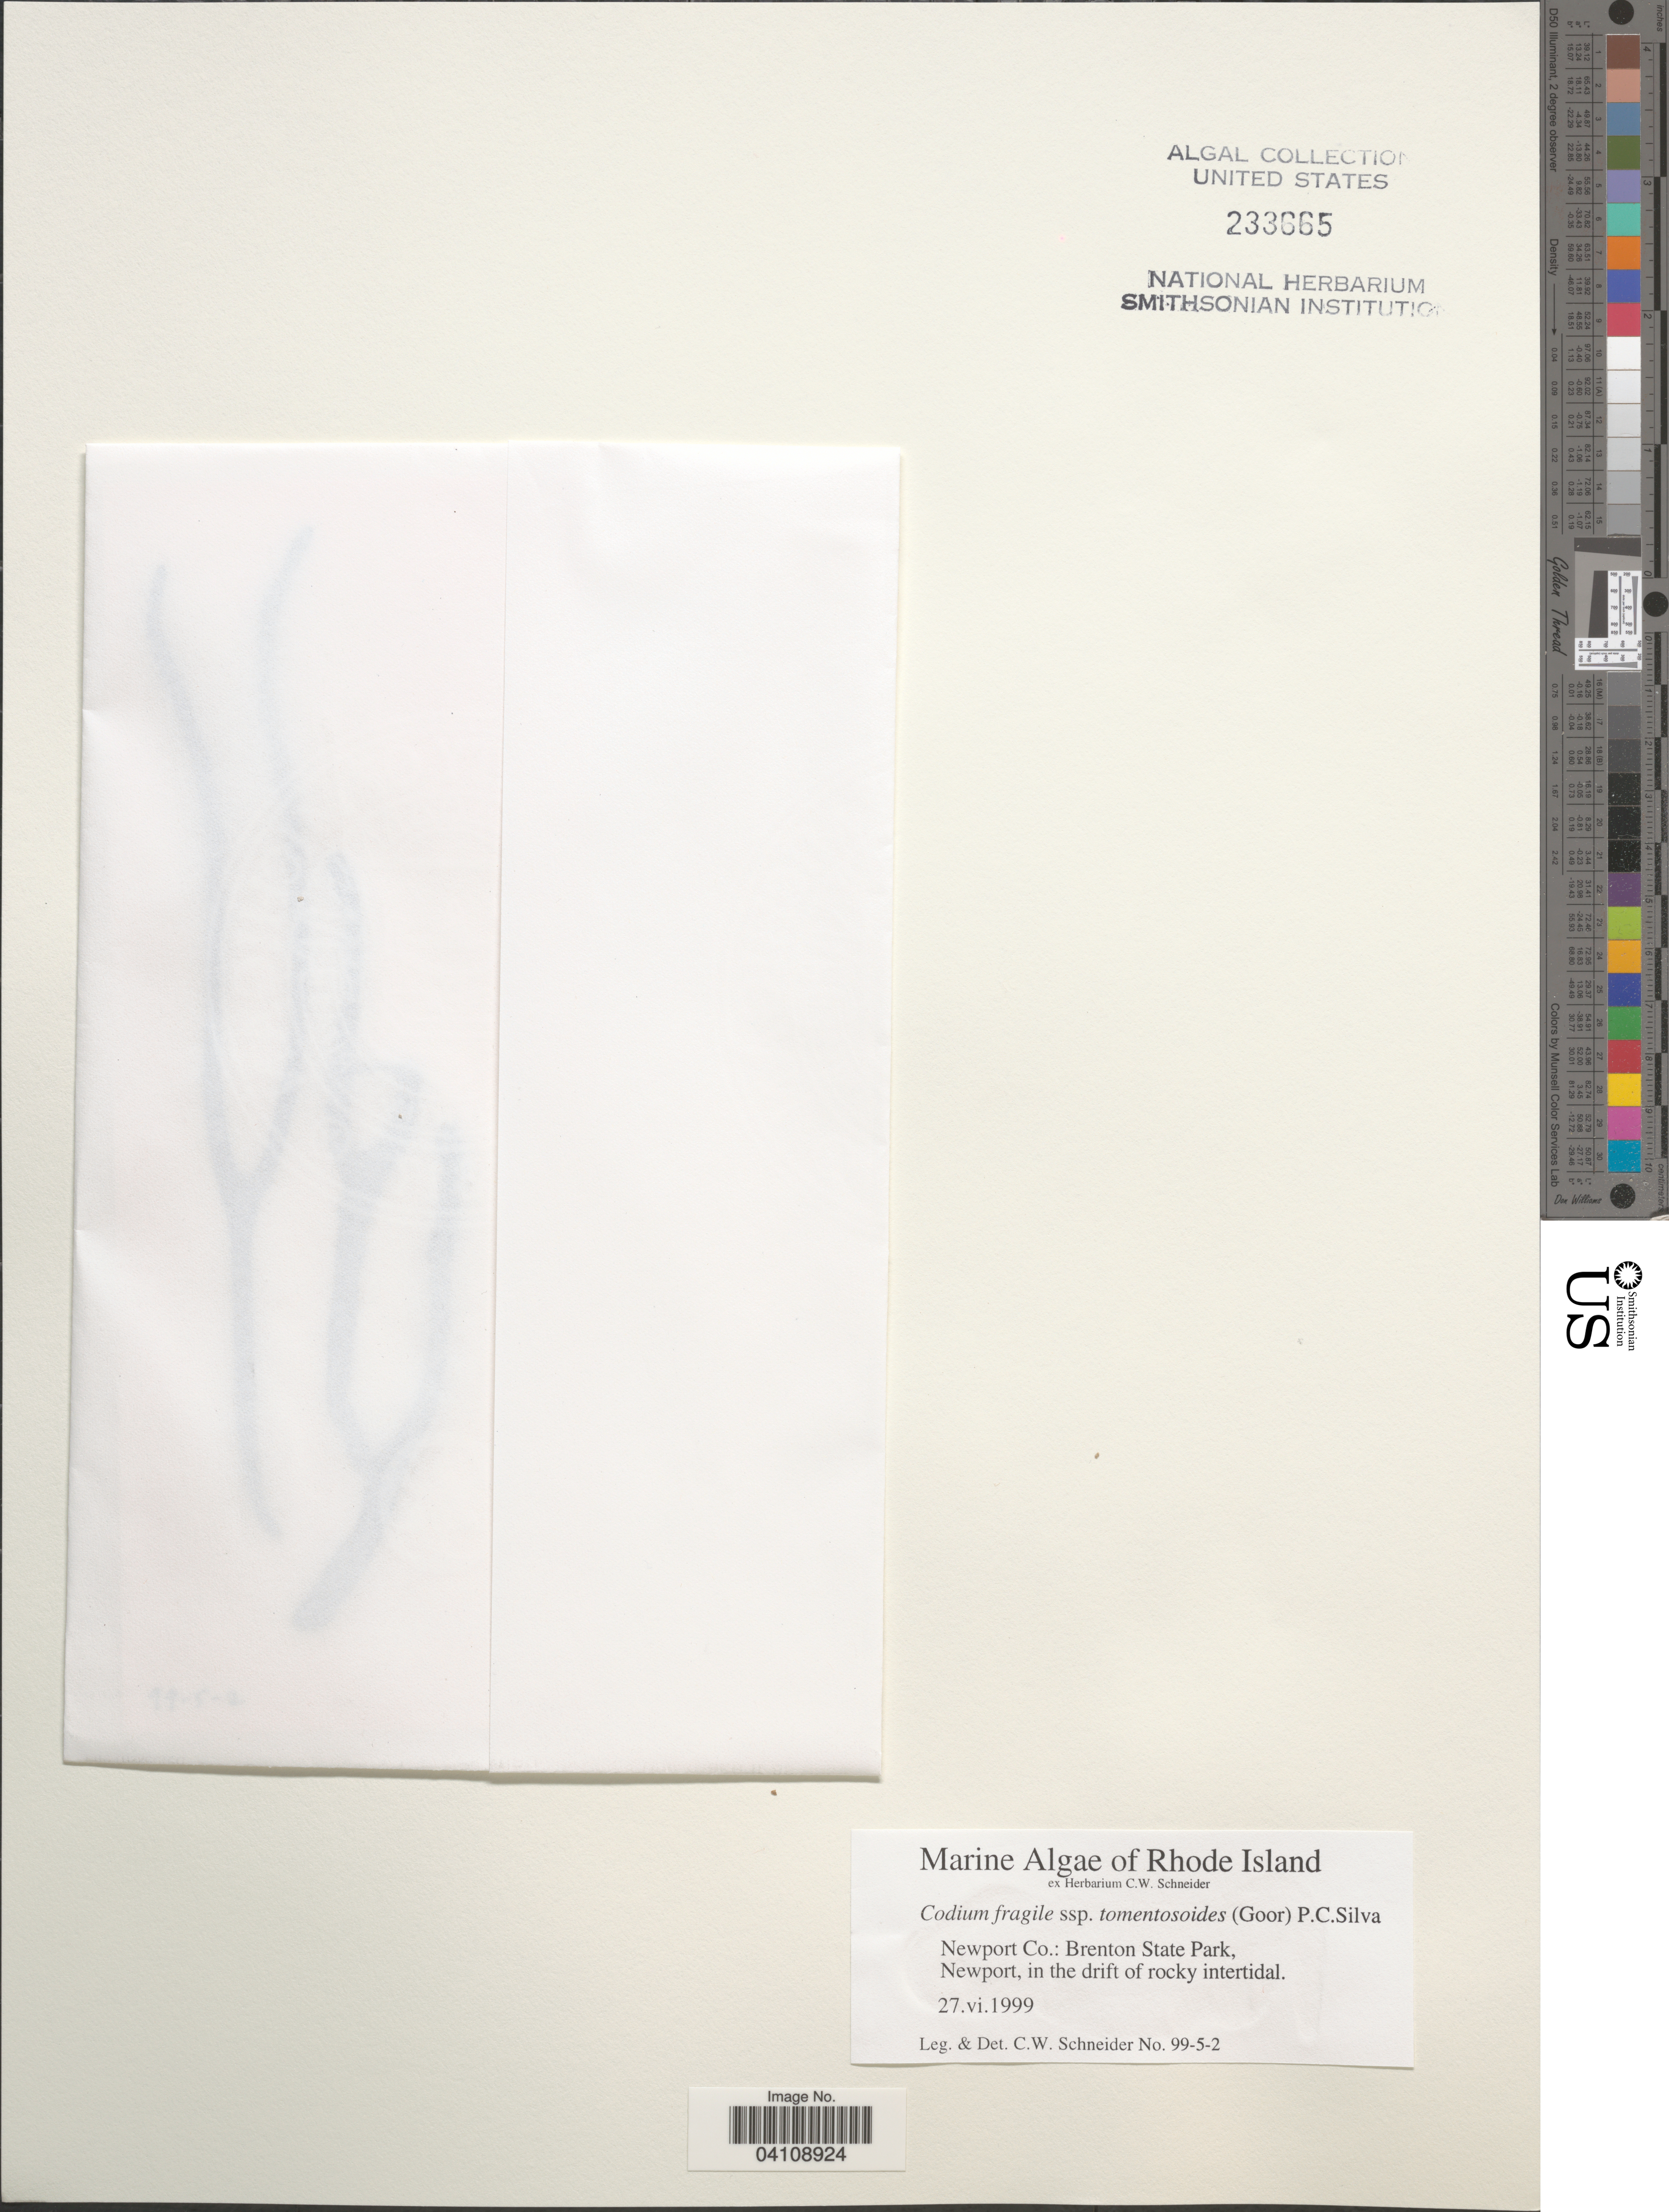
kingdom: Plantae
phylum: Chlorophyta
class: Ulvophyceae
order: Bryopsidales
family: Codiaceae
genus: Codium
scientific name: Codium fragile subsp. tomentosoides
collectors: C. W.Schneider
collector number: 99-5-2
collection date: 1999-06-27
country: United States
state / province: Rhode Island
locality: Newport Co.: Brenton State Park, Newport.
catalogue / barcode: US 233665